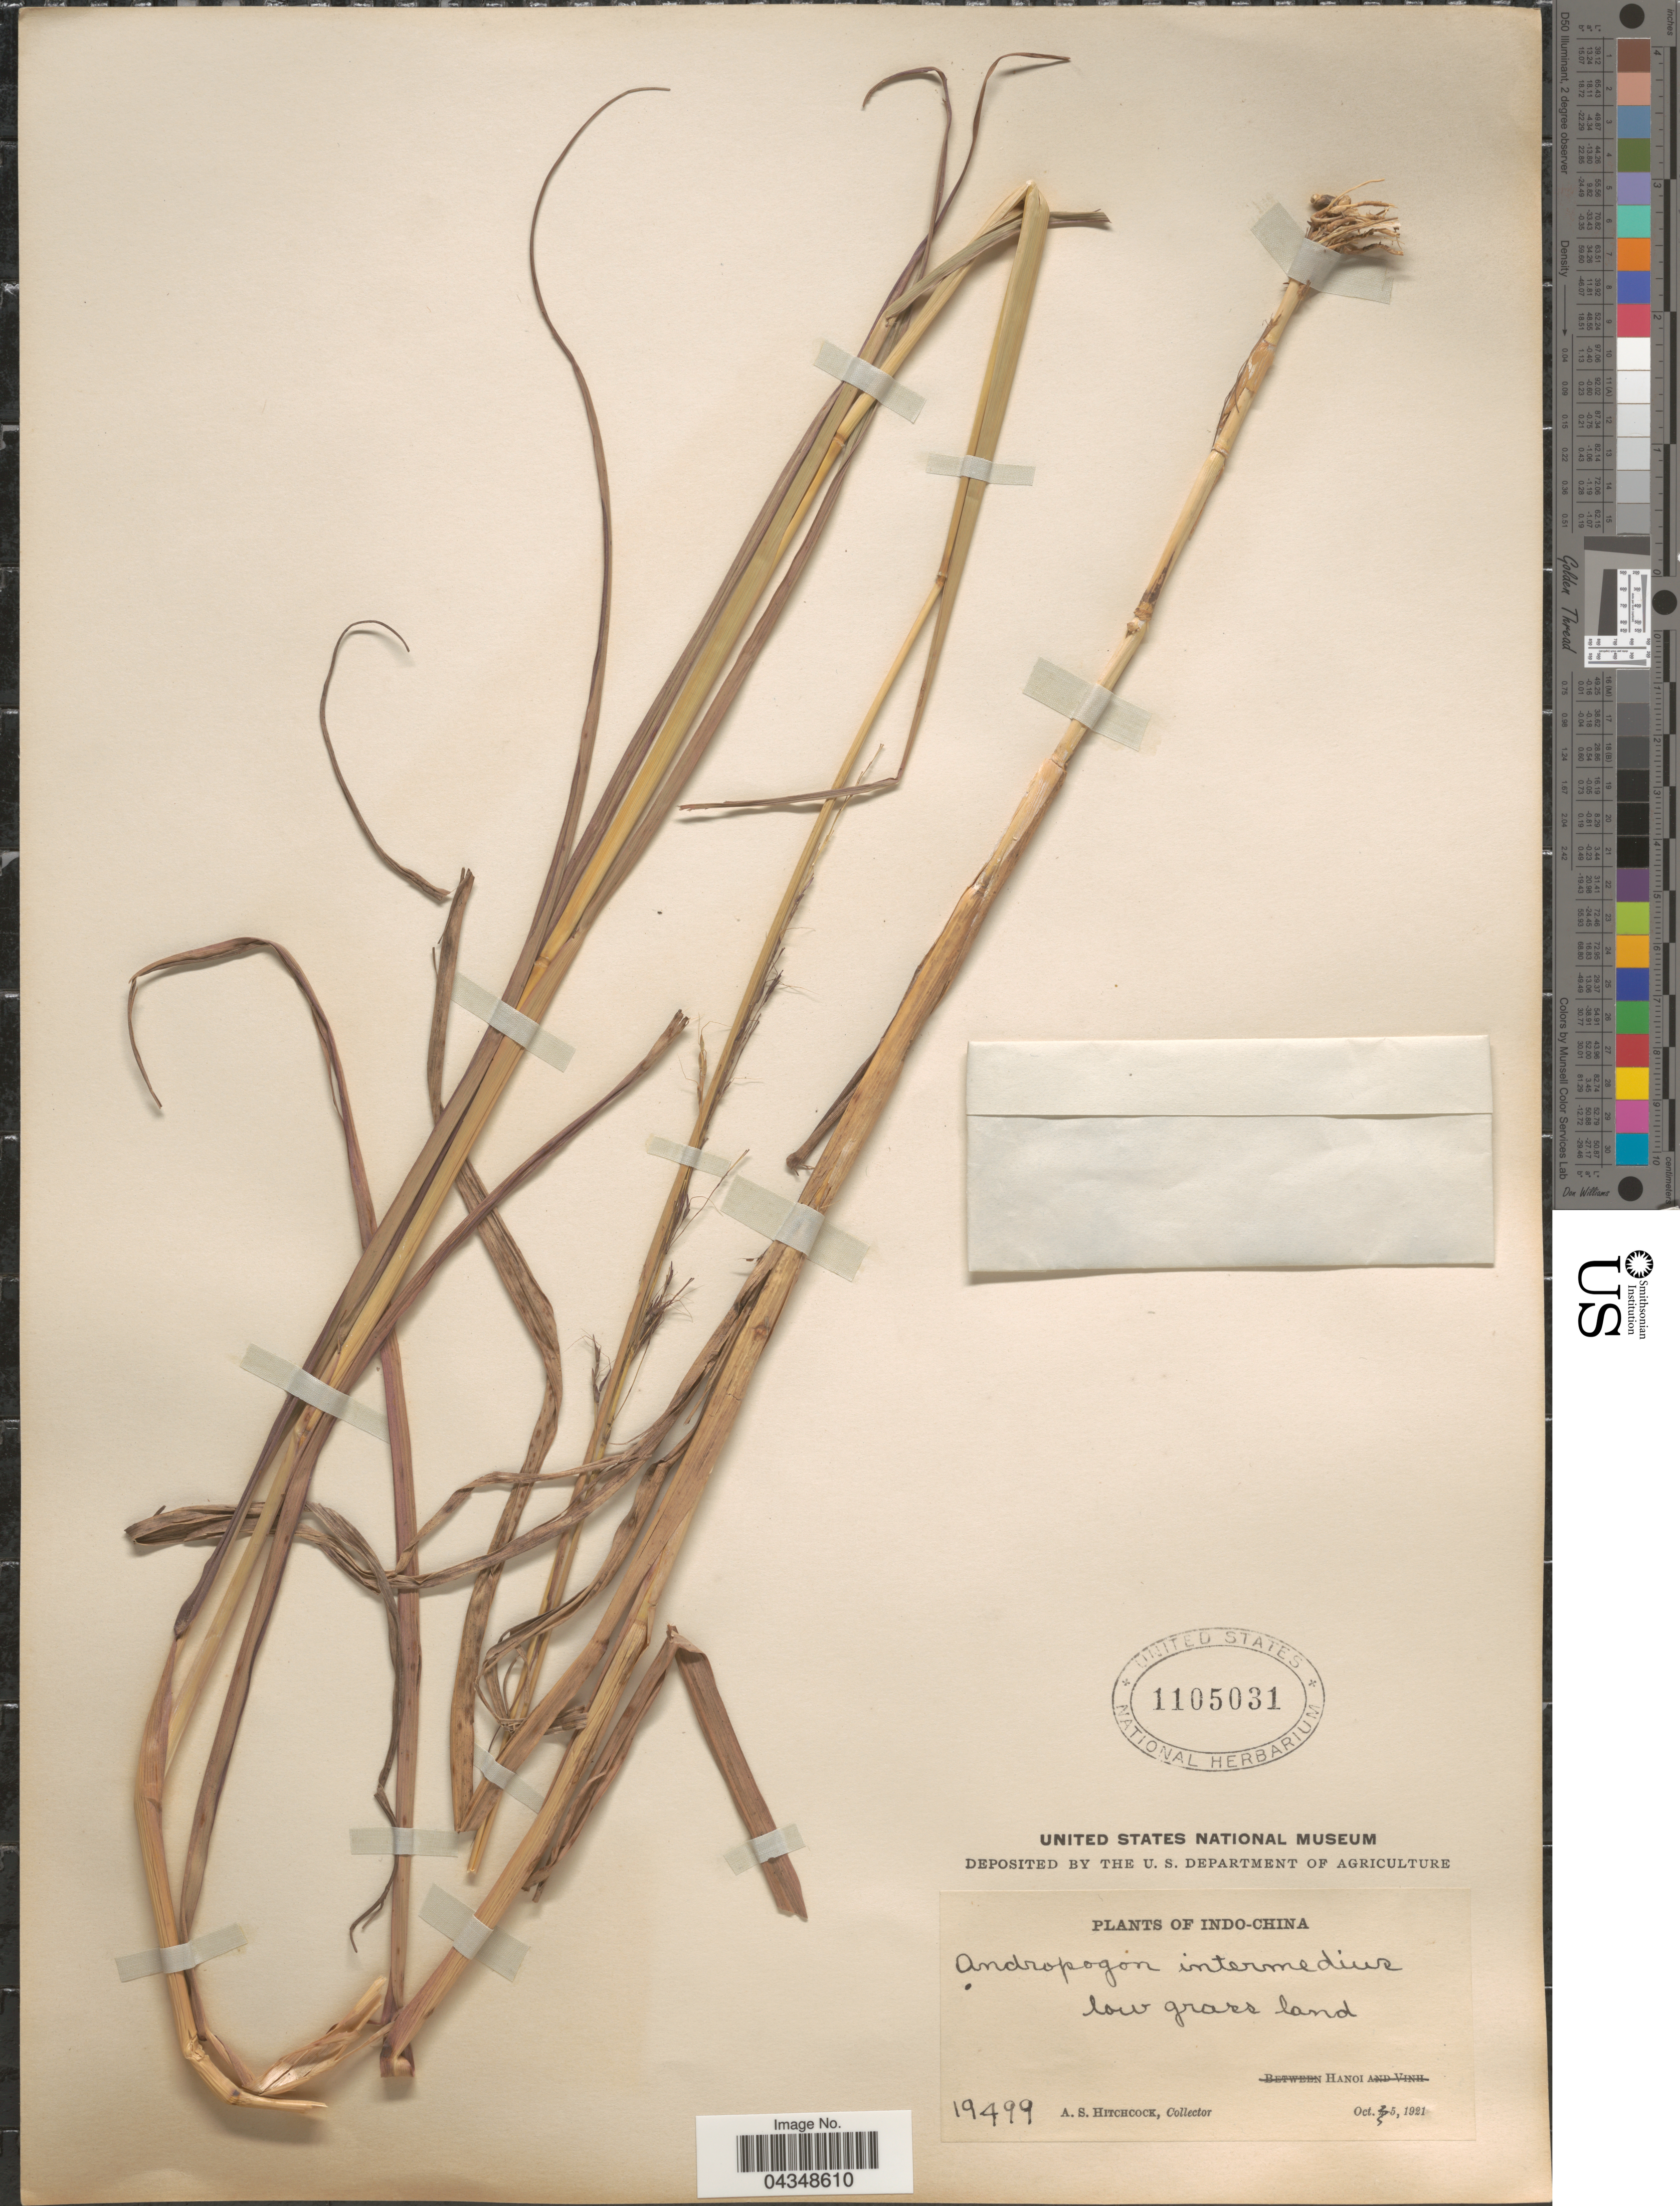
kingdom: Plantae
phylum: Tracheophyta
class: Liliopsida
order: Poales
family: Poaceae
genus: Bothriochloa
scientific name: Bothriochloa bladhii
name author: (Retz.) S.T. Blake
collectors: A. S. Hitchcock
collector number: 19499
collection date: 1921-10-05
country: Vietnam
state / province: Ha Noi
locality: Indo-China. Low grass land. Hanoi.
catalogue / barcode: US 1105031